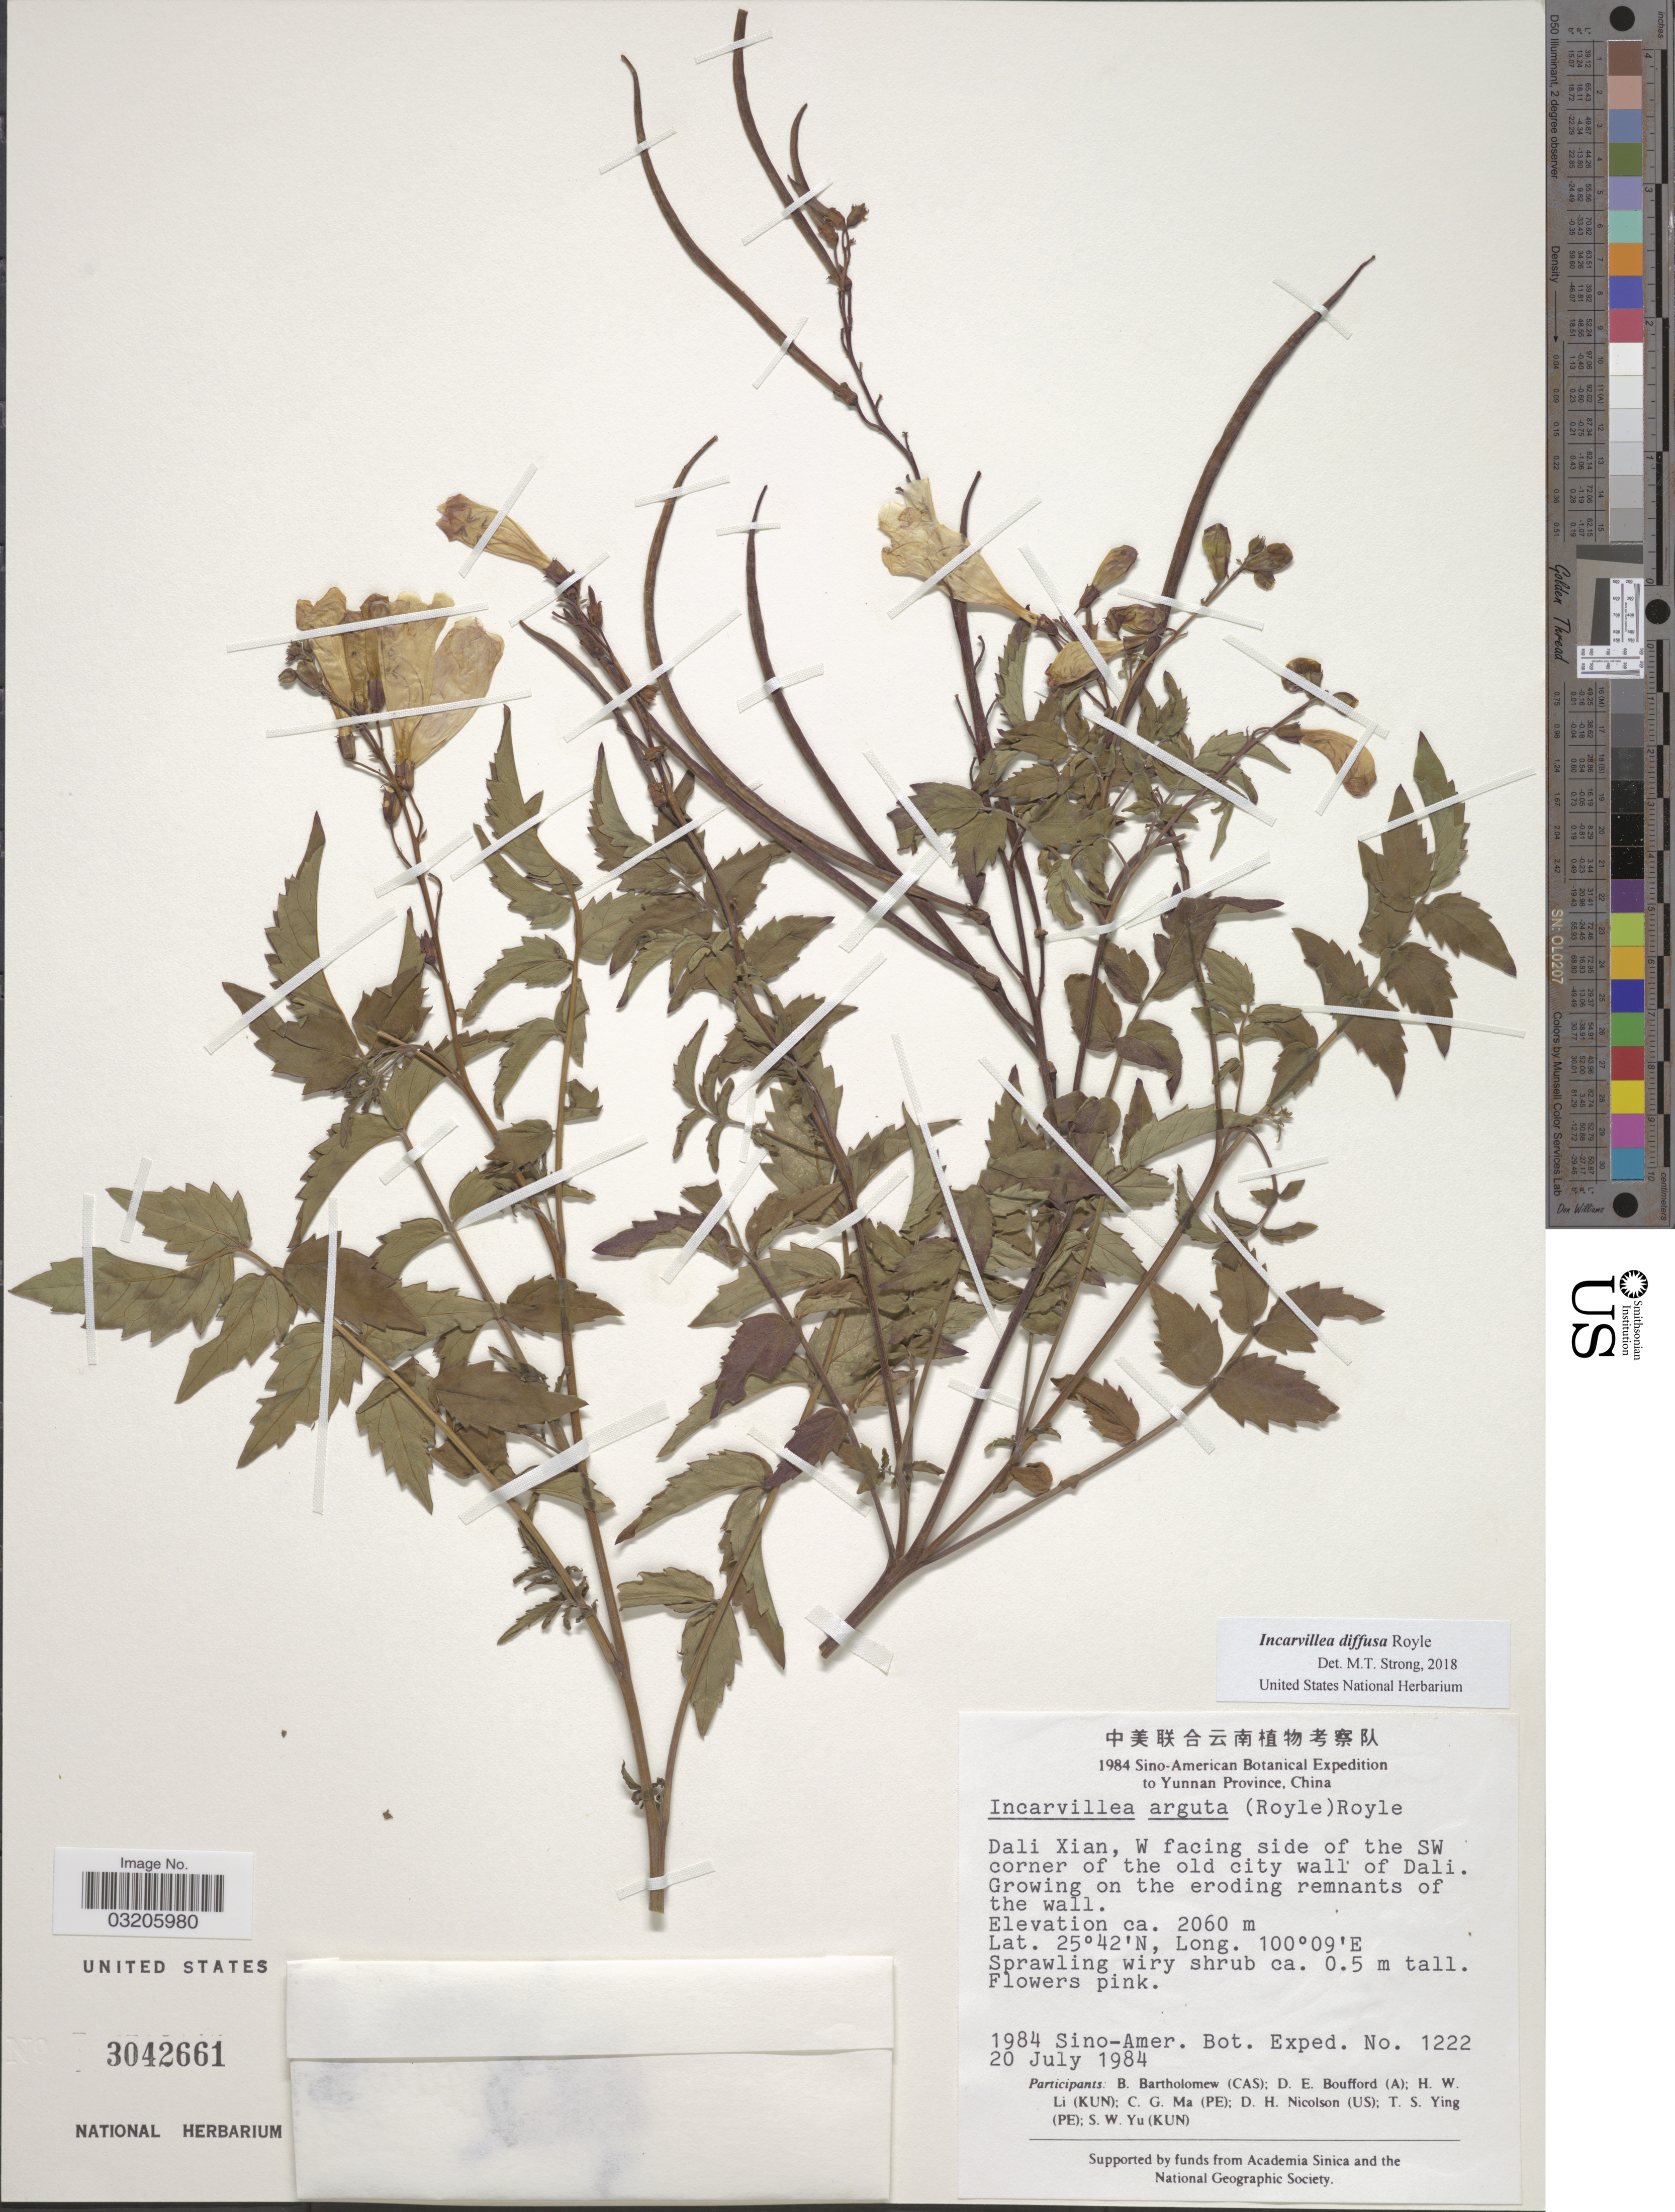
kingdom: Plantae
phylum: Tracheophyta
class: Magnoliopsida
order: Lamiales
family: Bignoniaceae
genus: Incarvillea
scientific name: Incarvillea diffusa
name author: Royle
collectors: Sino-Amer. Bot. Exped. 1984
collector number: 1222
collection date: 1984-07-20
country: China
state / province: Yunnan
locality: Dali Xian, W facing side of the SW corner of the old city wall of Dali. Growing on the eroding remnants of the wall.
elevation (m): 2060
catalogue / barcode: US 3042661